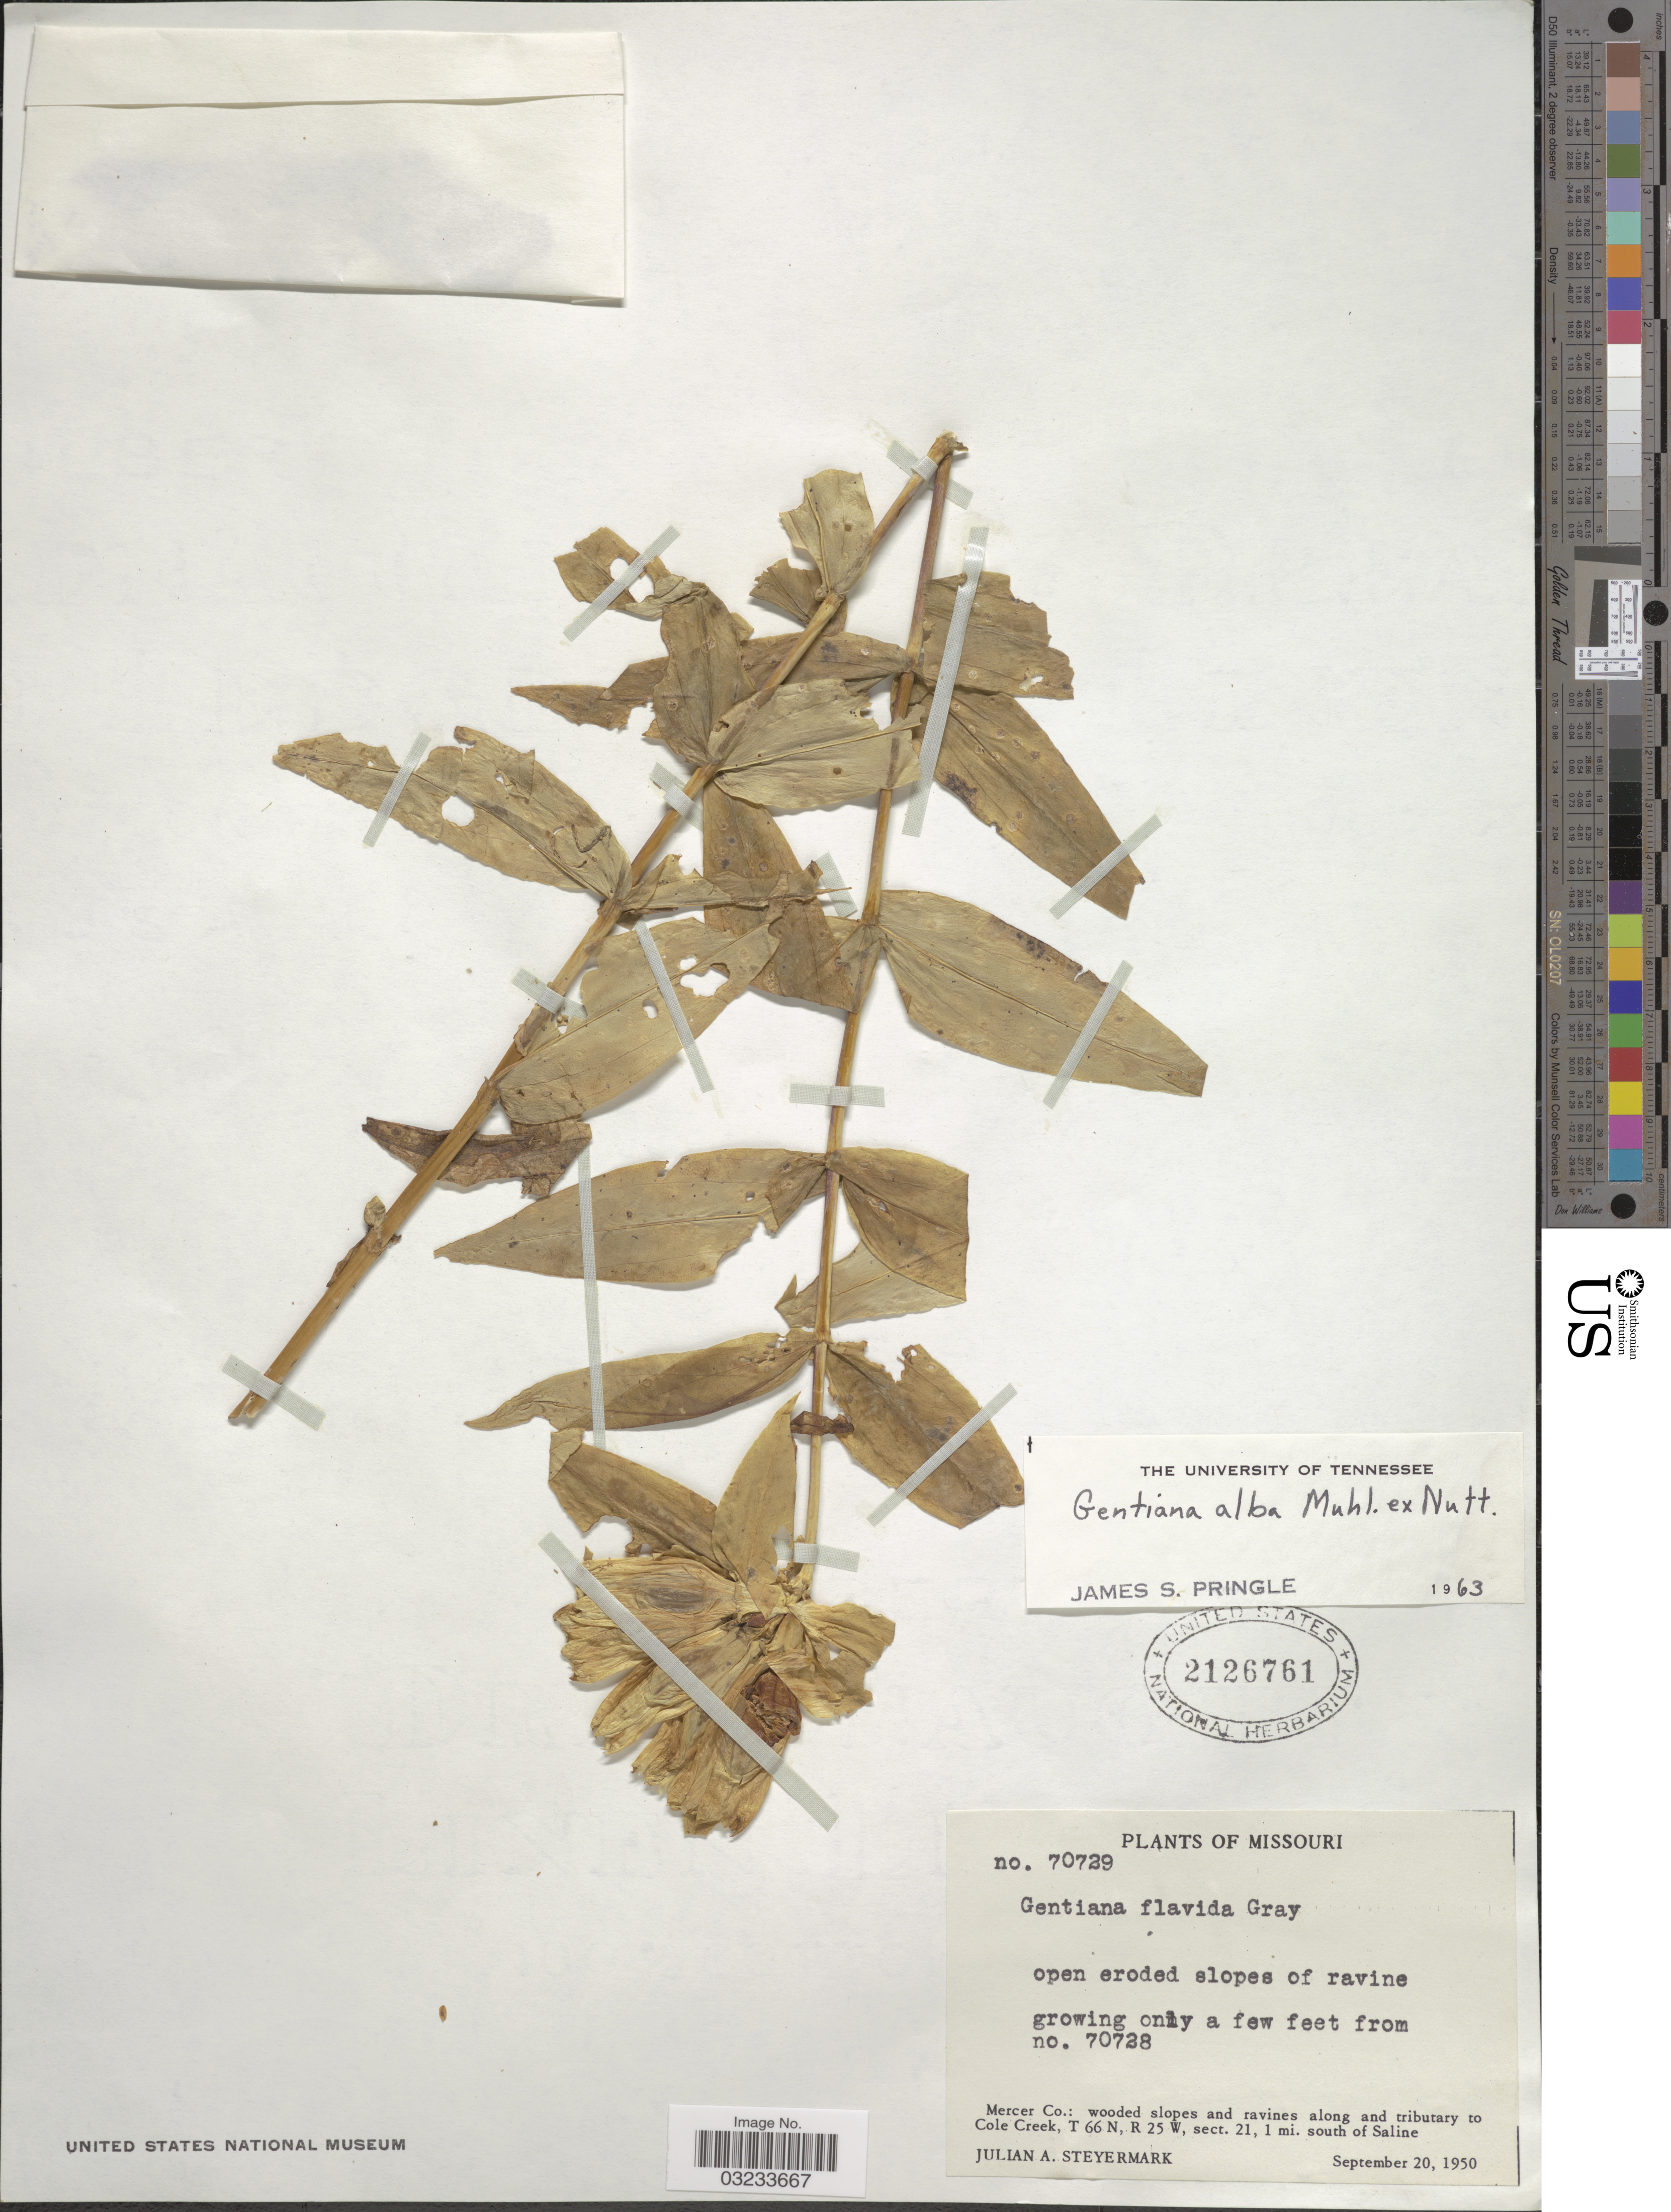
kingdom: Plantae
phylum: Tracheophyta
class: Magnoliopsida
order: Gentianales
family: Gentianaceae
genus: Gentiana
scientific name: Gentiana alba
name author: Muhl. ex J. McNab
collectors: J. Steyermark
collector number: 70729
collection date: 1950-09-20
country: United States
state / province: Missouri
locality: Mercer Co.: wooded slopes and ravines along and tributary to Cola Creek, T 66 N, R 25 W, sect. 21, 1 mi. south of Saline.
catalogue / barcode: US 2126761